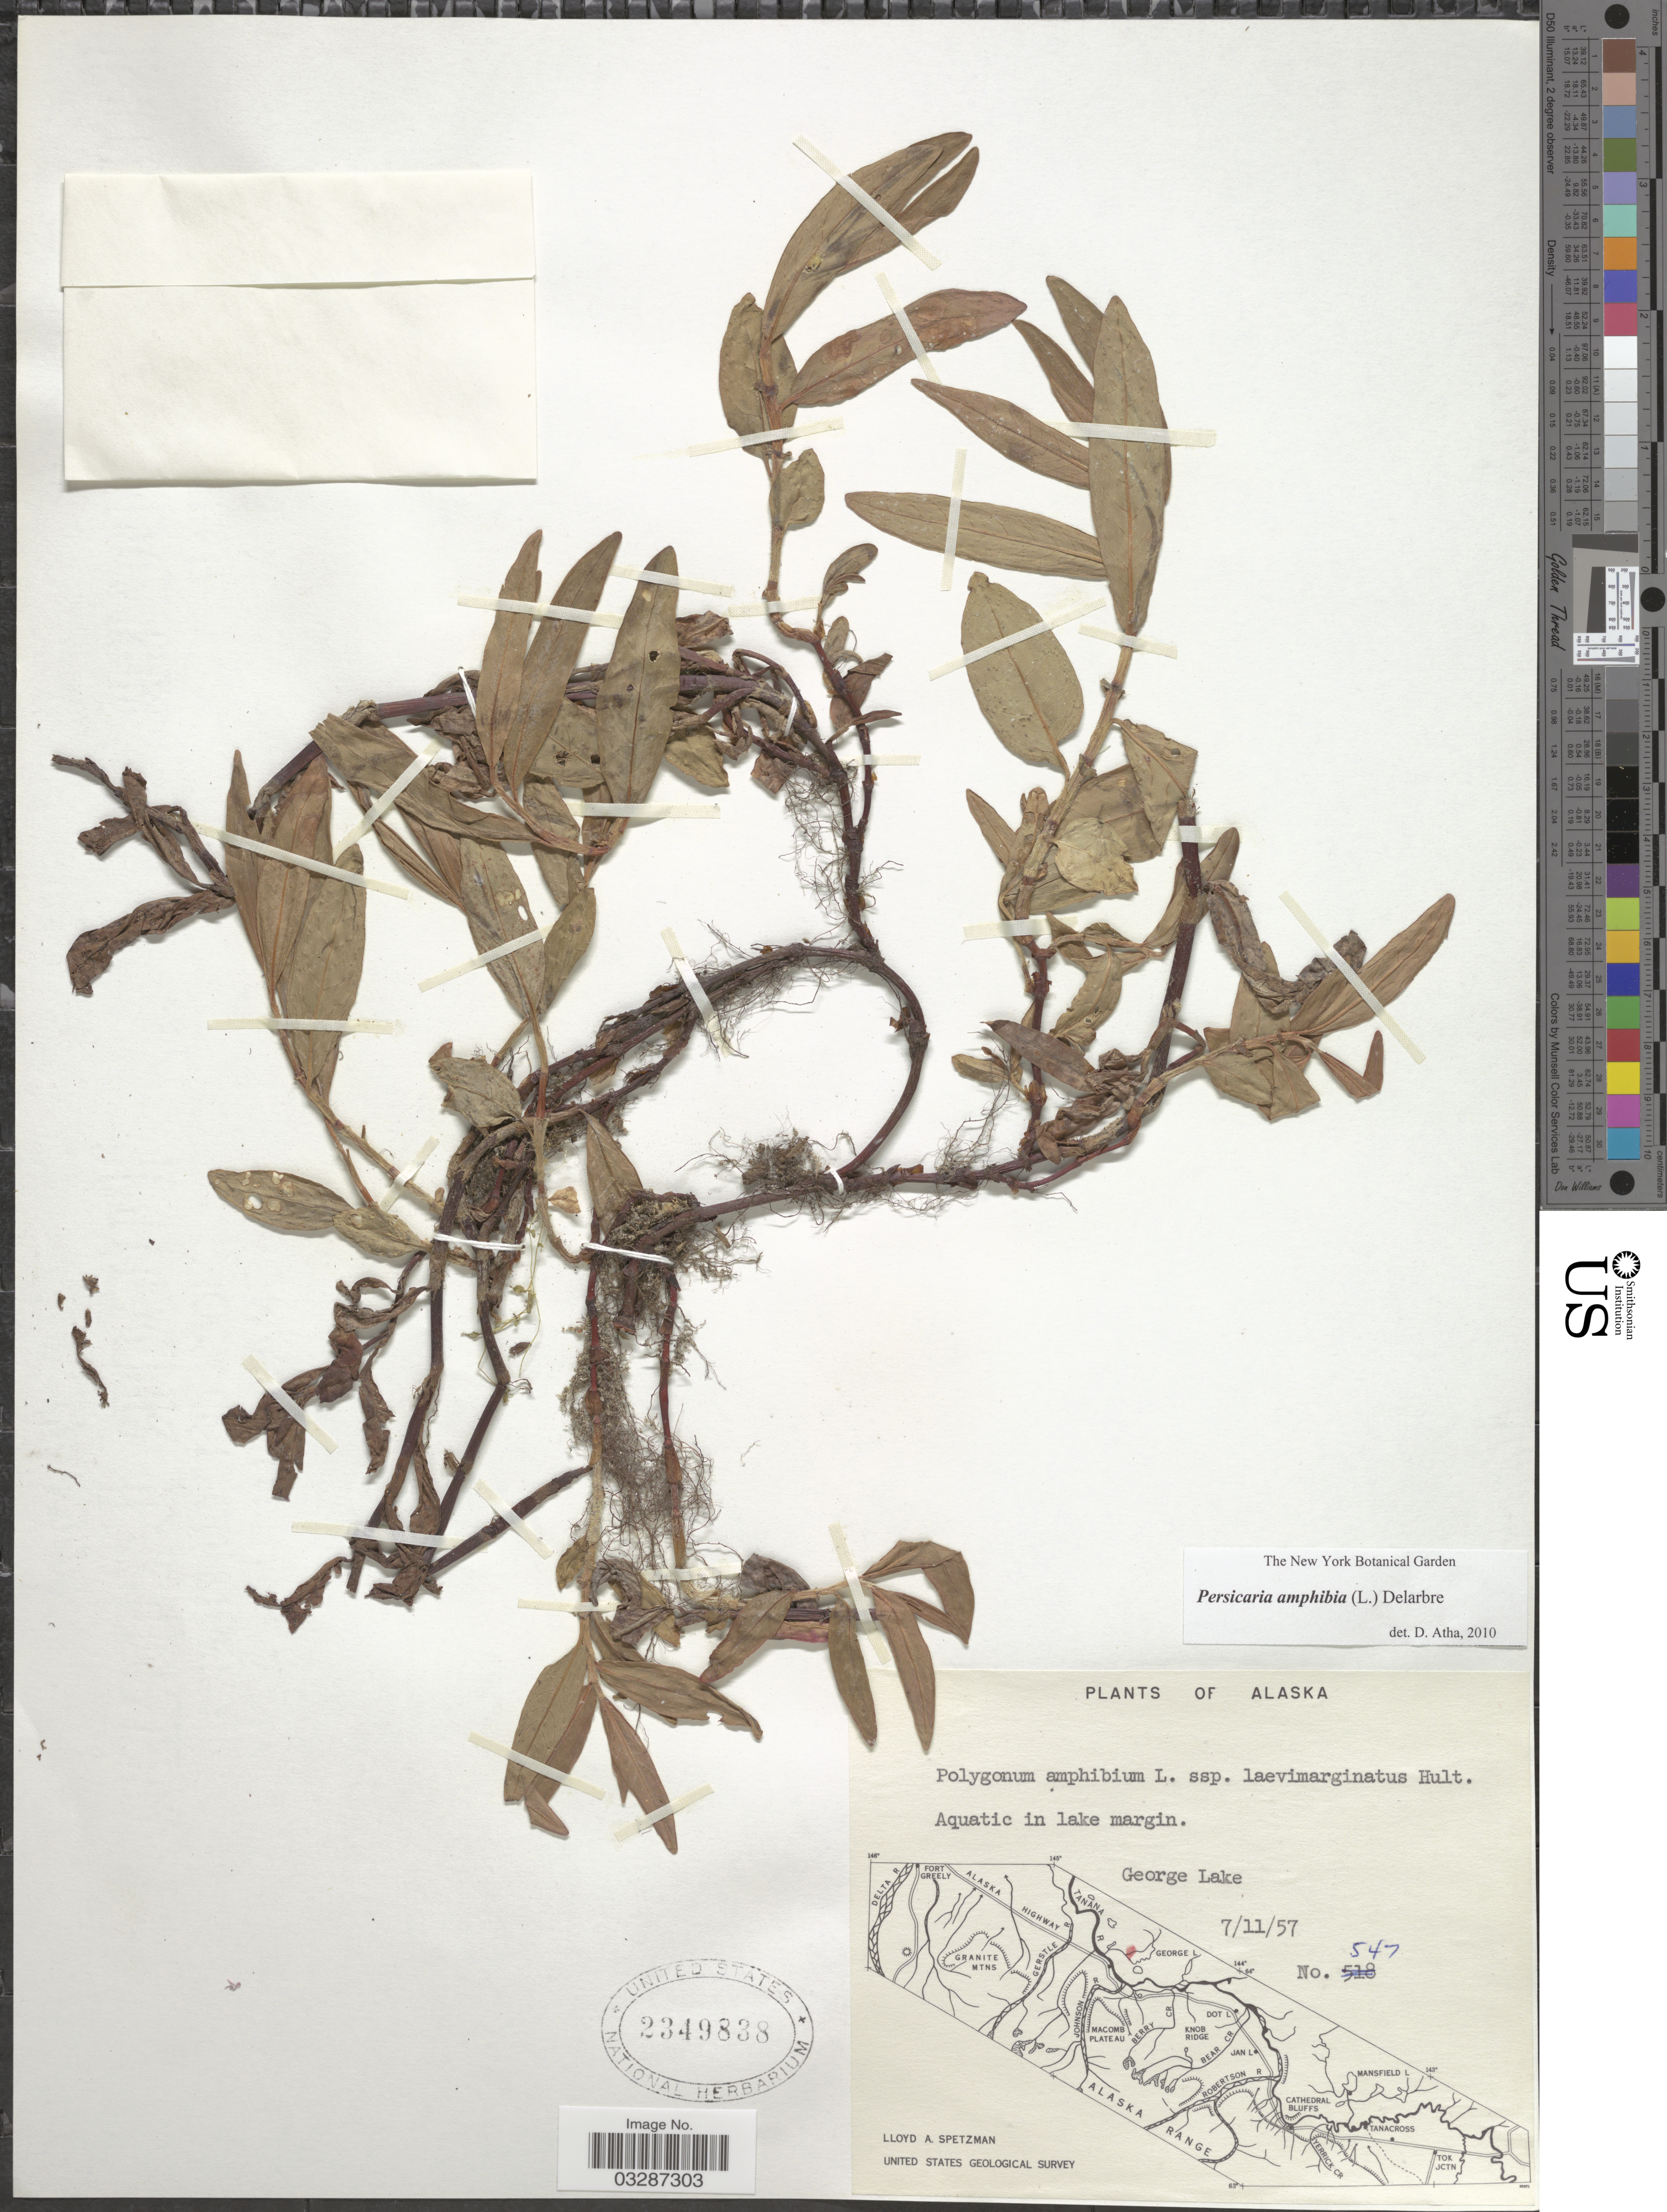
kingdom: Plantae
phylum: Tracheophyta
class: Magnoliopsida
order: Caryophyllales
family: Polygonaceae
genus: Persicaria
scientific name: Persicaria amphibia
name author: (L.) Delarbre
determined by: Atha, D. E.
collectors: L. Spetzman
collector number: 547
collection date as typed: Transcribed d/m/y: 11/7/57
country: United States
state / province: Alaska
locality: George Lake.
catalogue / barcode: US 2349838